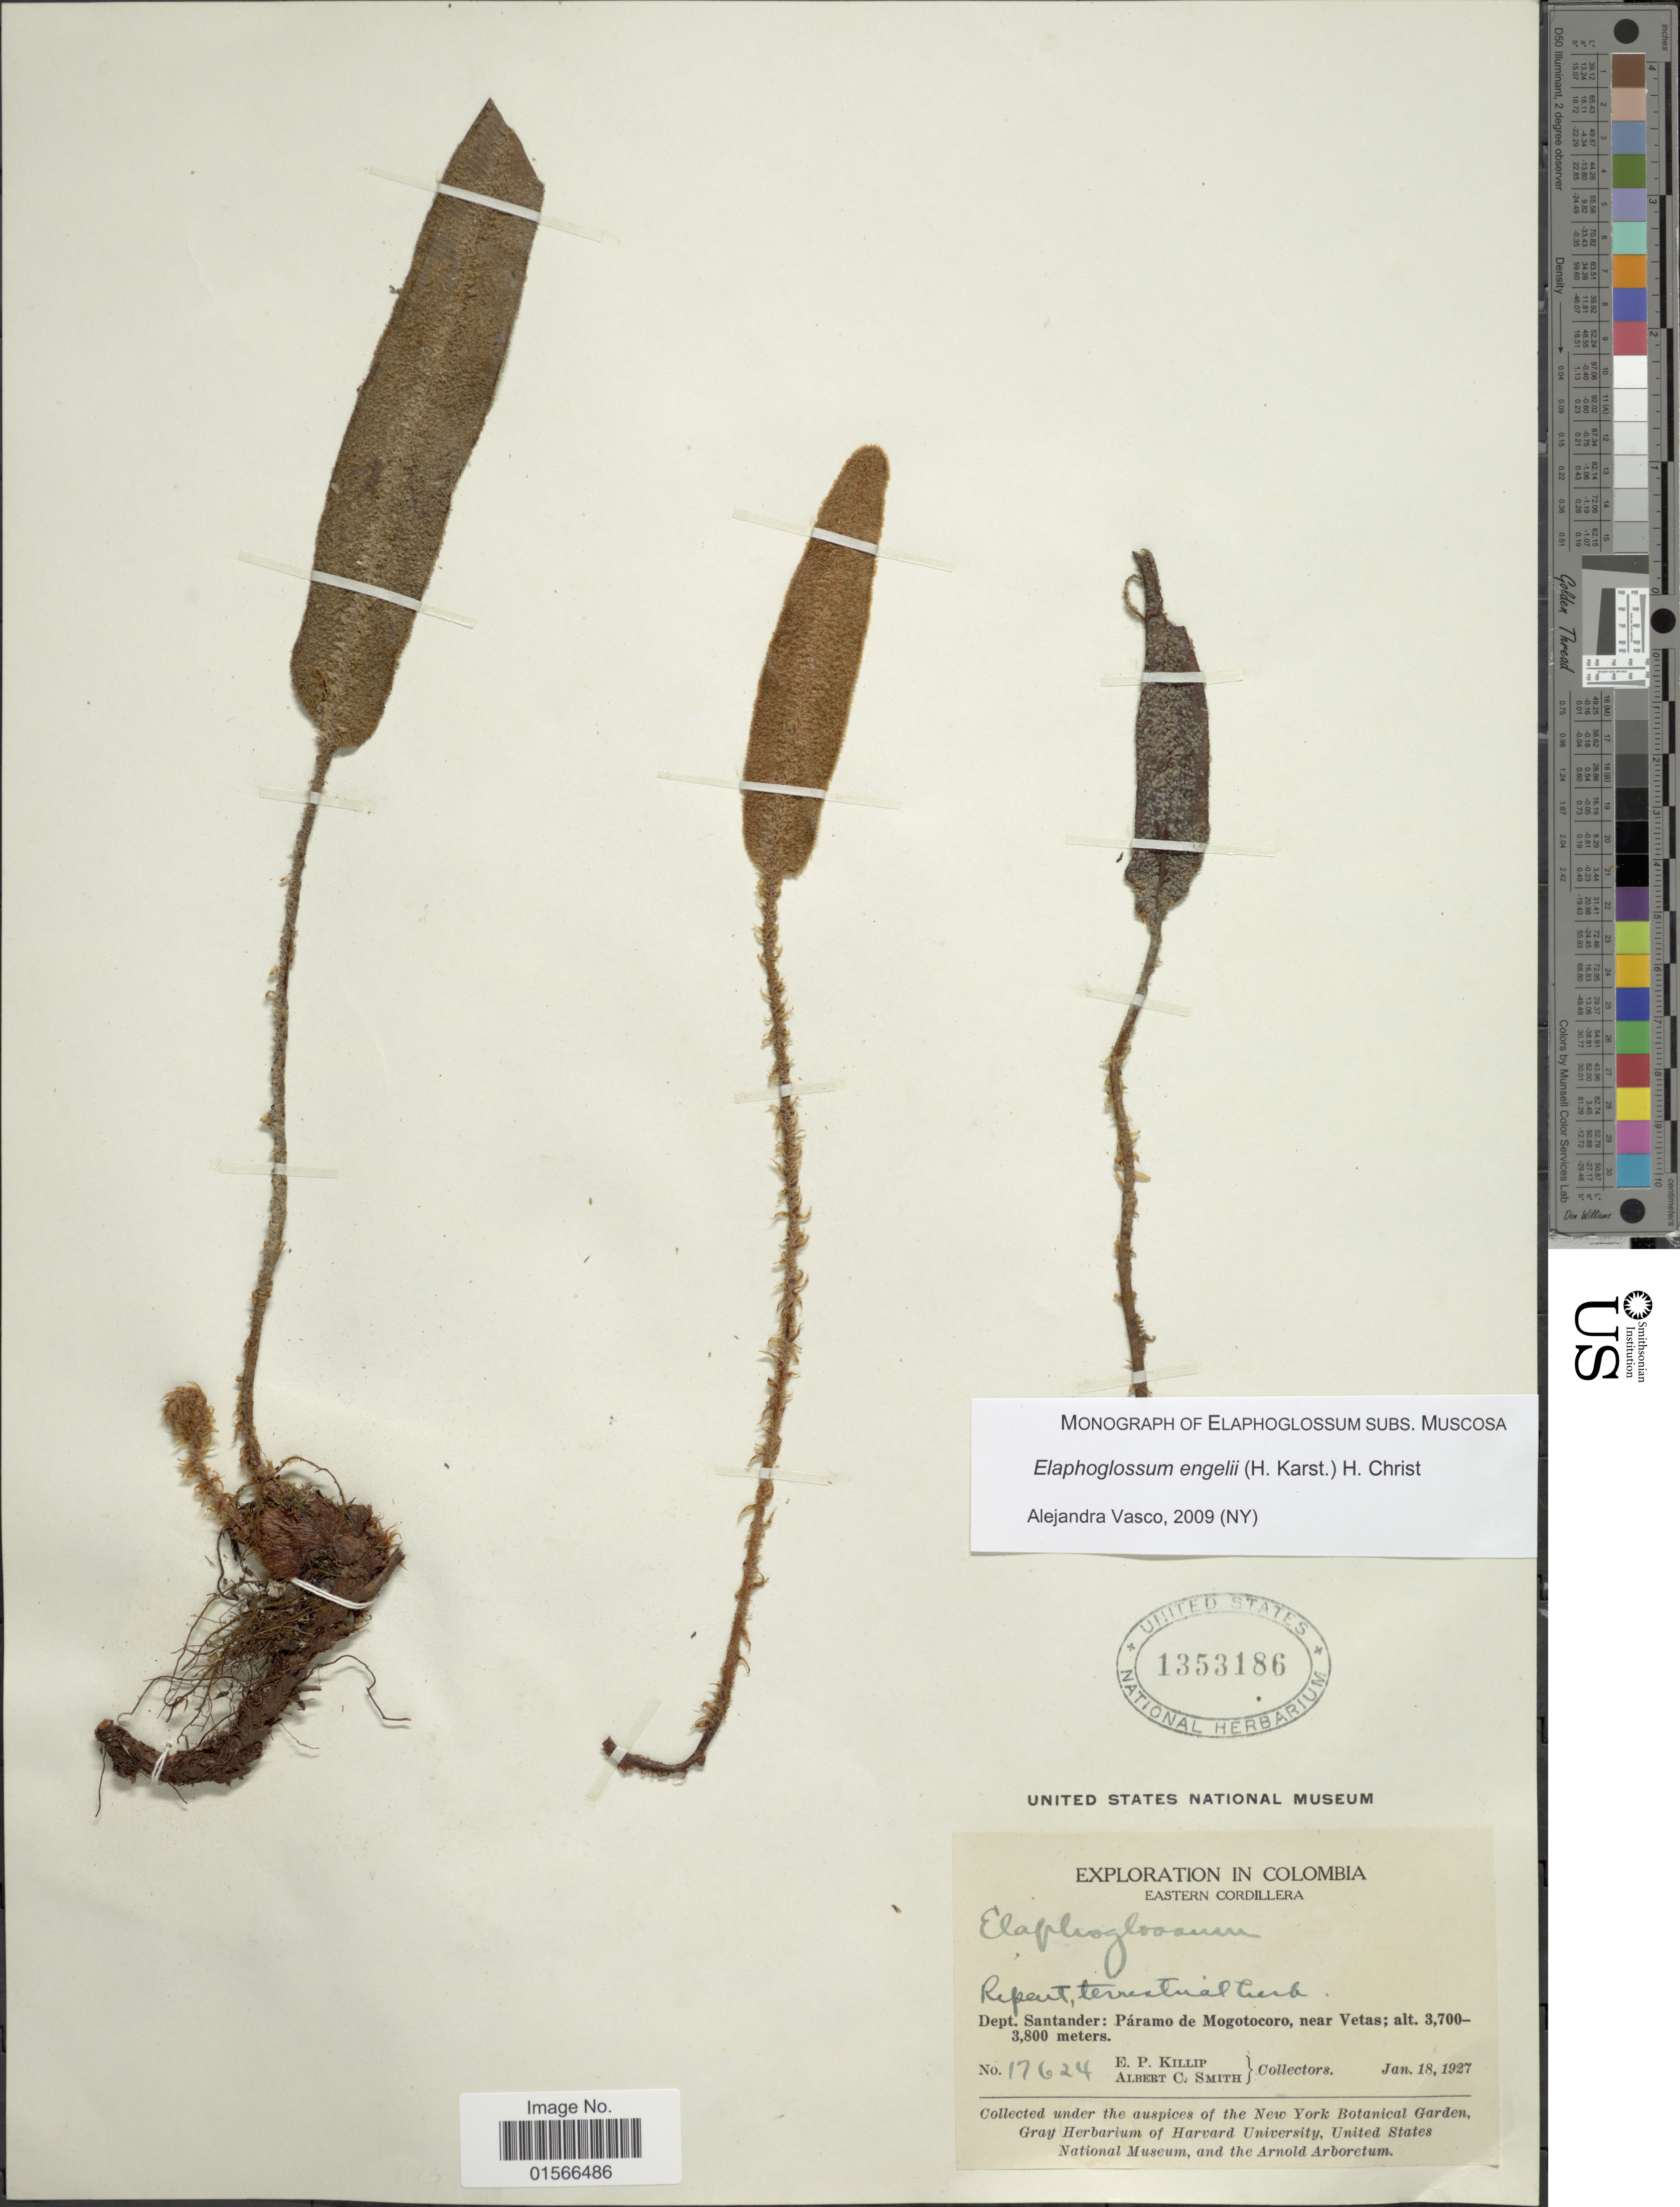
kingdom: Plantae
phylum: Tracheophyta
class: Polypodiopsida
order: Polypodiales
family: Dryopteridaceae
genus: Elaphoglossum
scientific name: Elaphoglossum engelii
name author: (H. Karst.) Christ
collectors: E. P. Killip & A. C. Smith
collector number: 17624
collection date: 1927-01-18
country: Colombia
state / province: Santander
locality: Eastern Cordillera, Dept. Santander: Páramo de Mogotocoro, near Vetas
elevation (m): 3700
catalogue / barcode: US 1353186